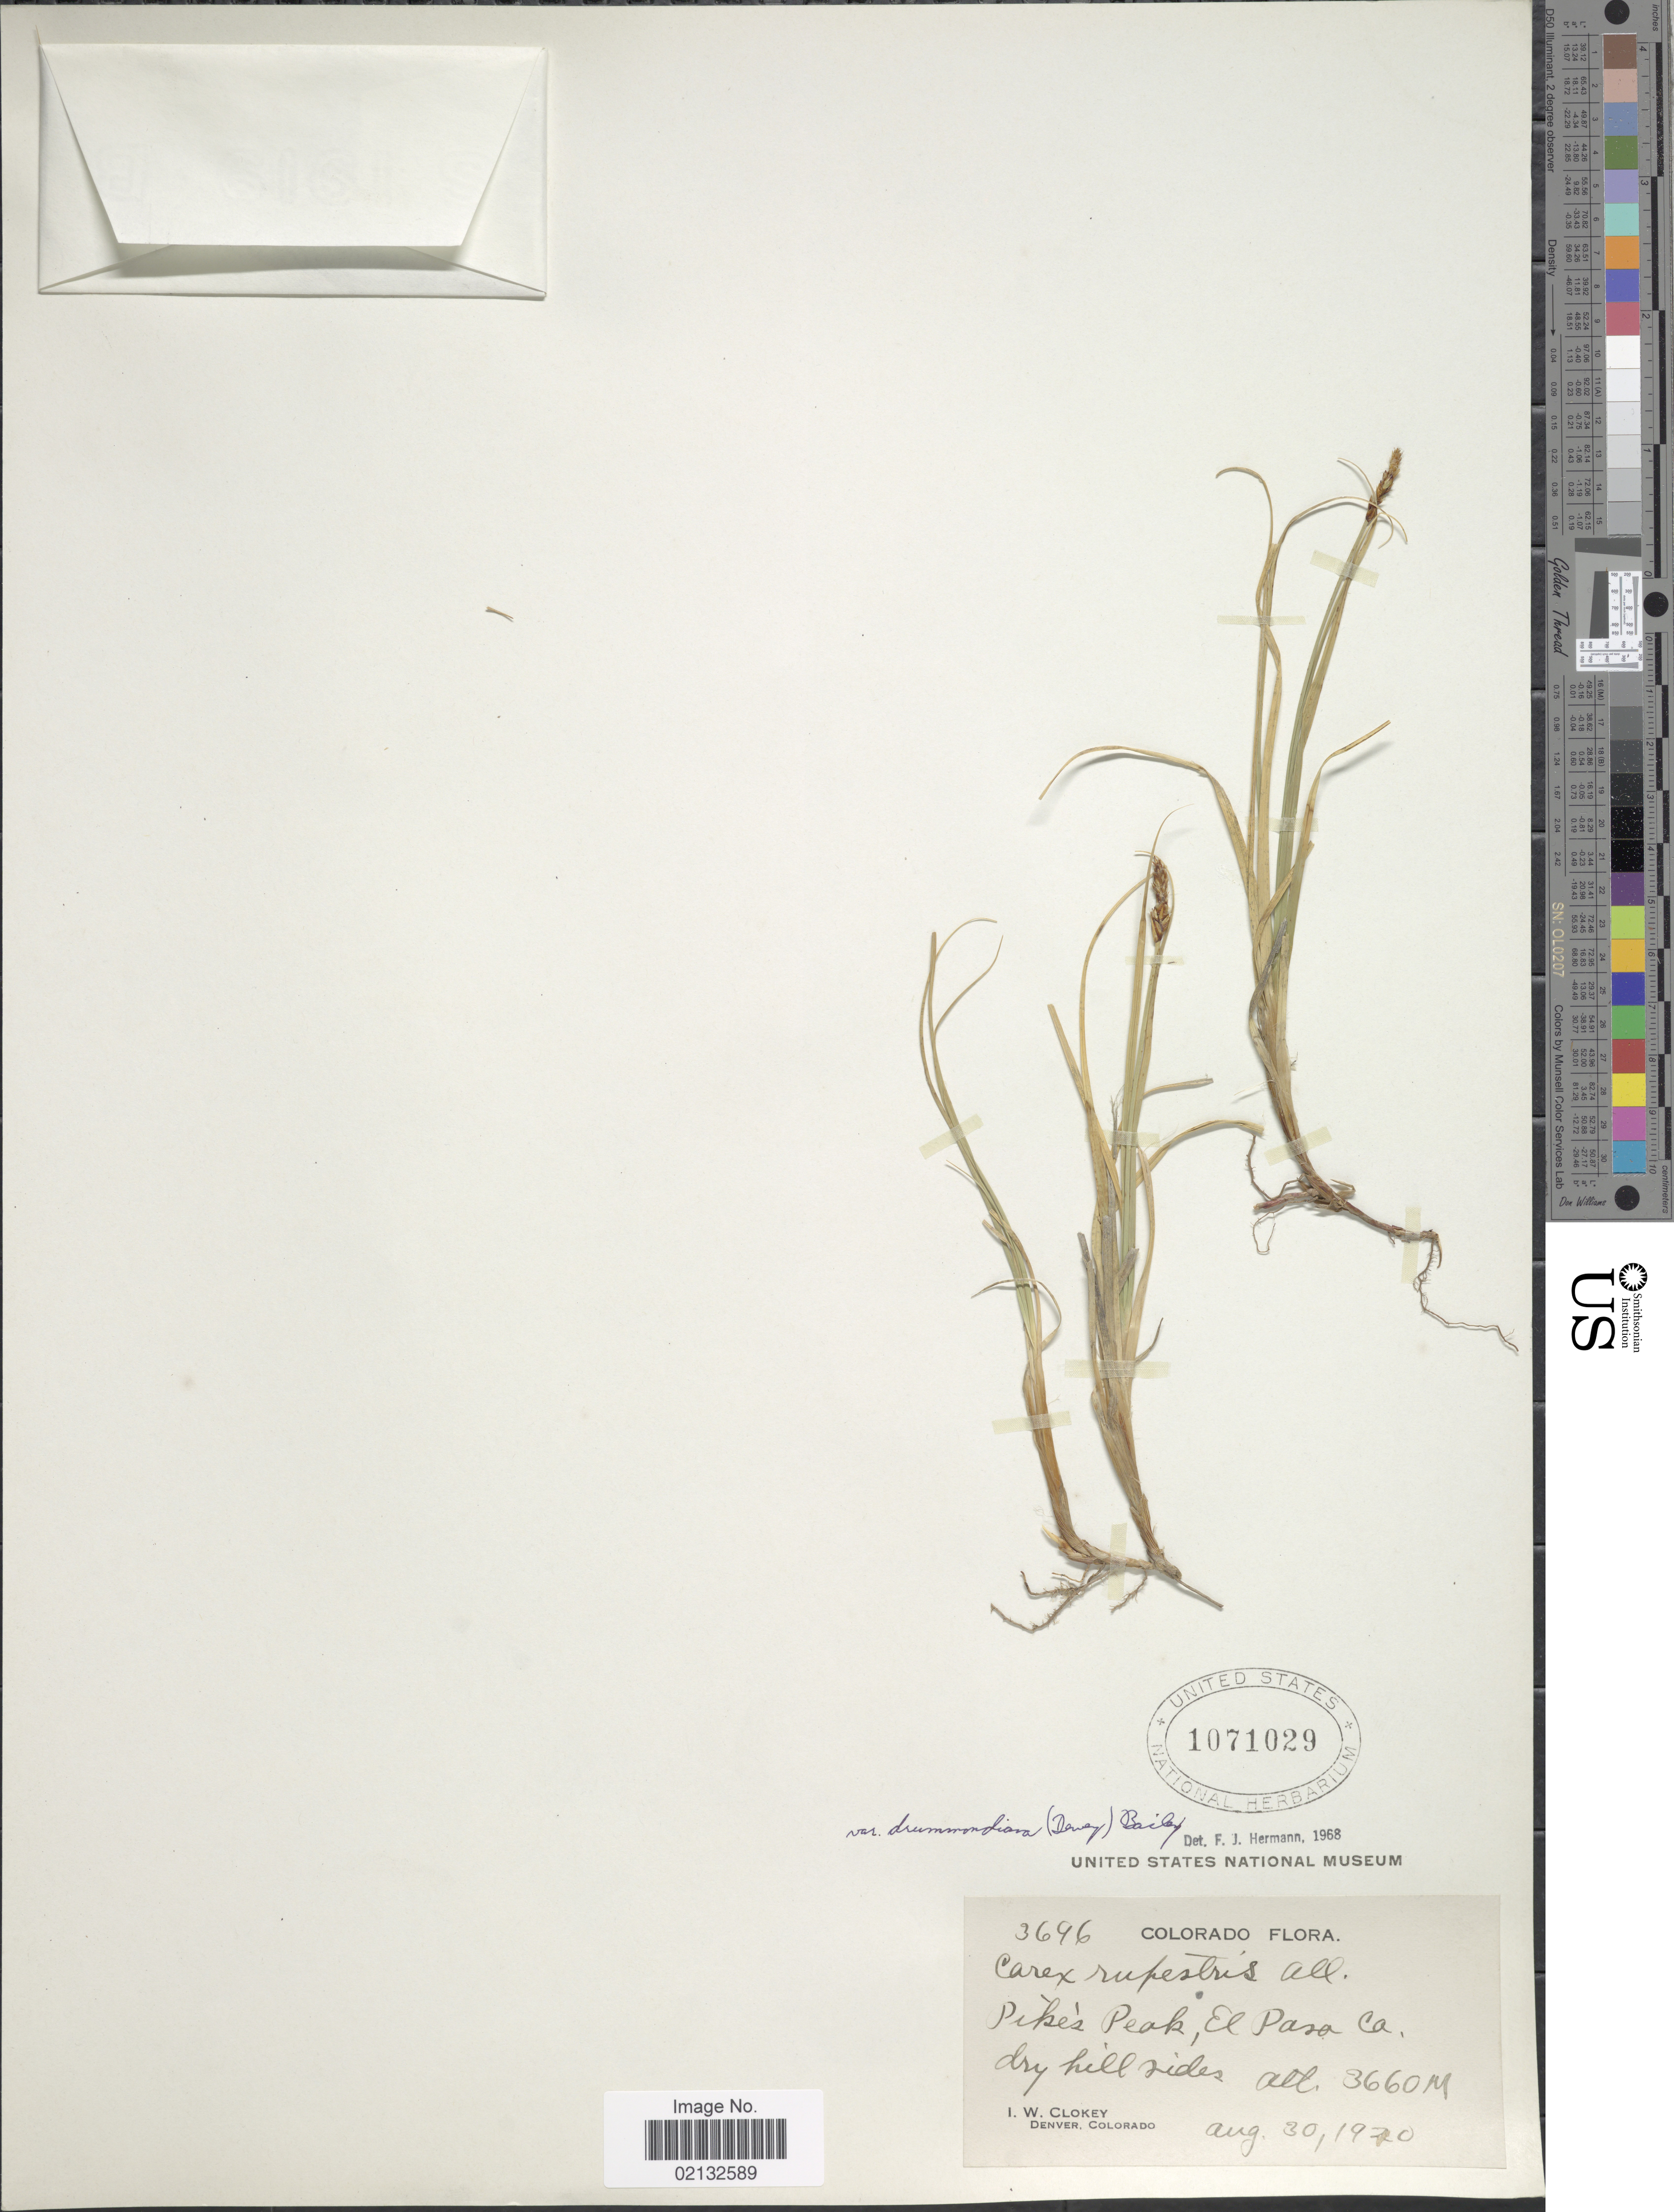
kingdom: Plantae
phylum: Tracheophyta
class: Liliopsida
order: Poales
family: Cyperaceae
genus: Carex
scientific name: Carex rupestris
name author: All.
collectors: I. W. Clokey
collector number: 3696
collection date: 1920-08-30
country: United States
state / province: Colorado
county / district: El Paso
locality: Pikes Peak, El Paso Co.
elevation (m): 3660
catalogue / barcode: US 1071029